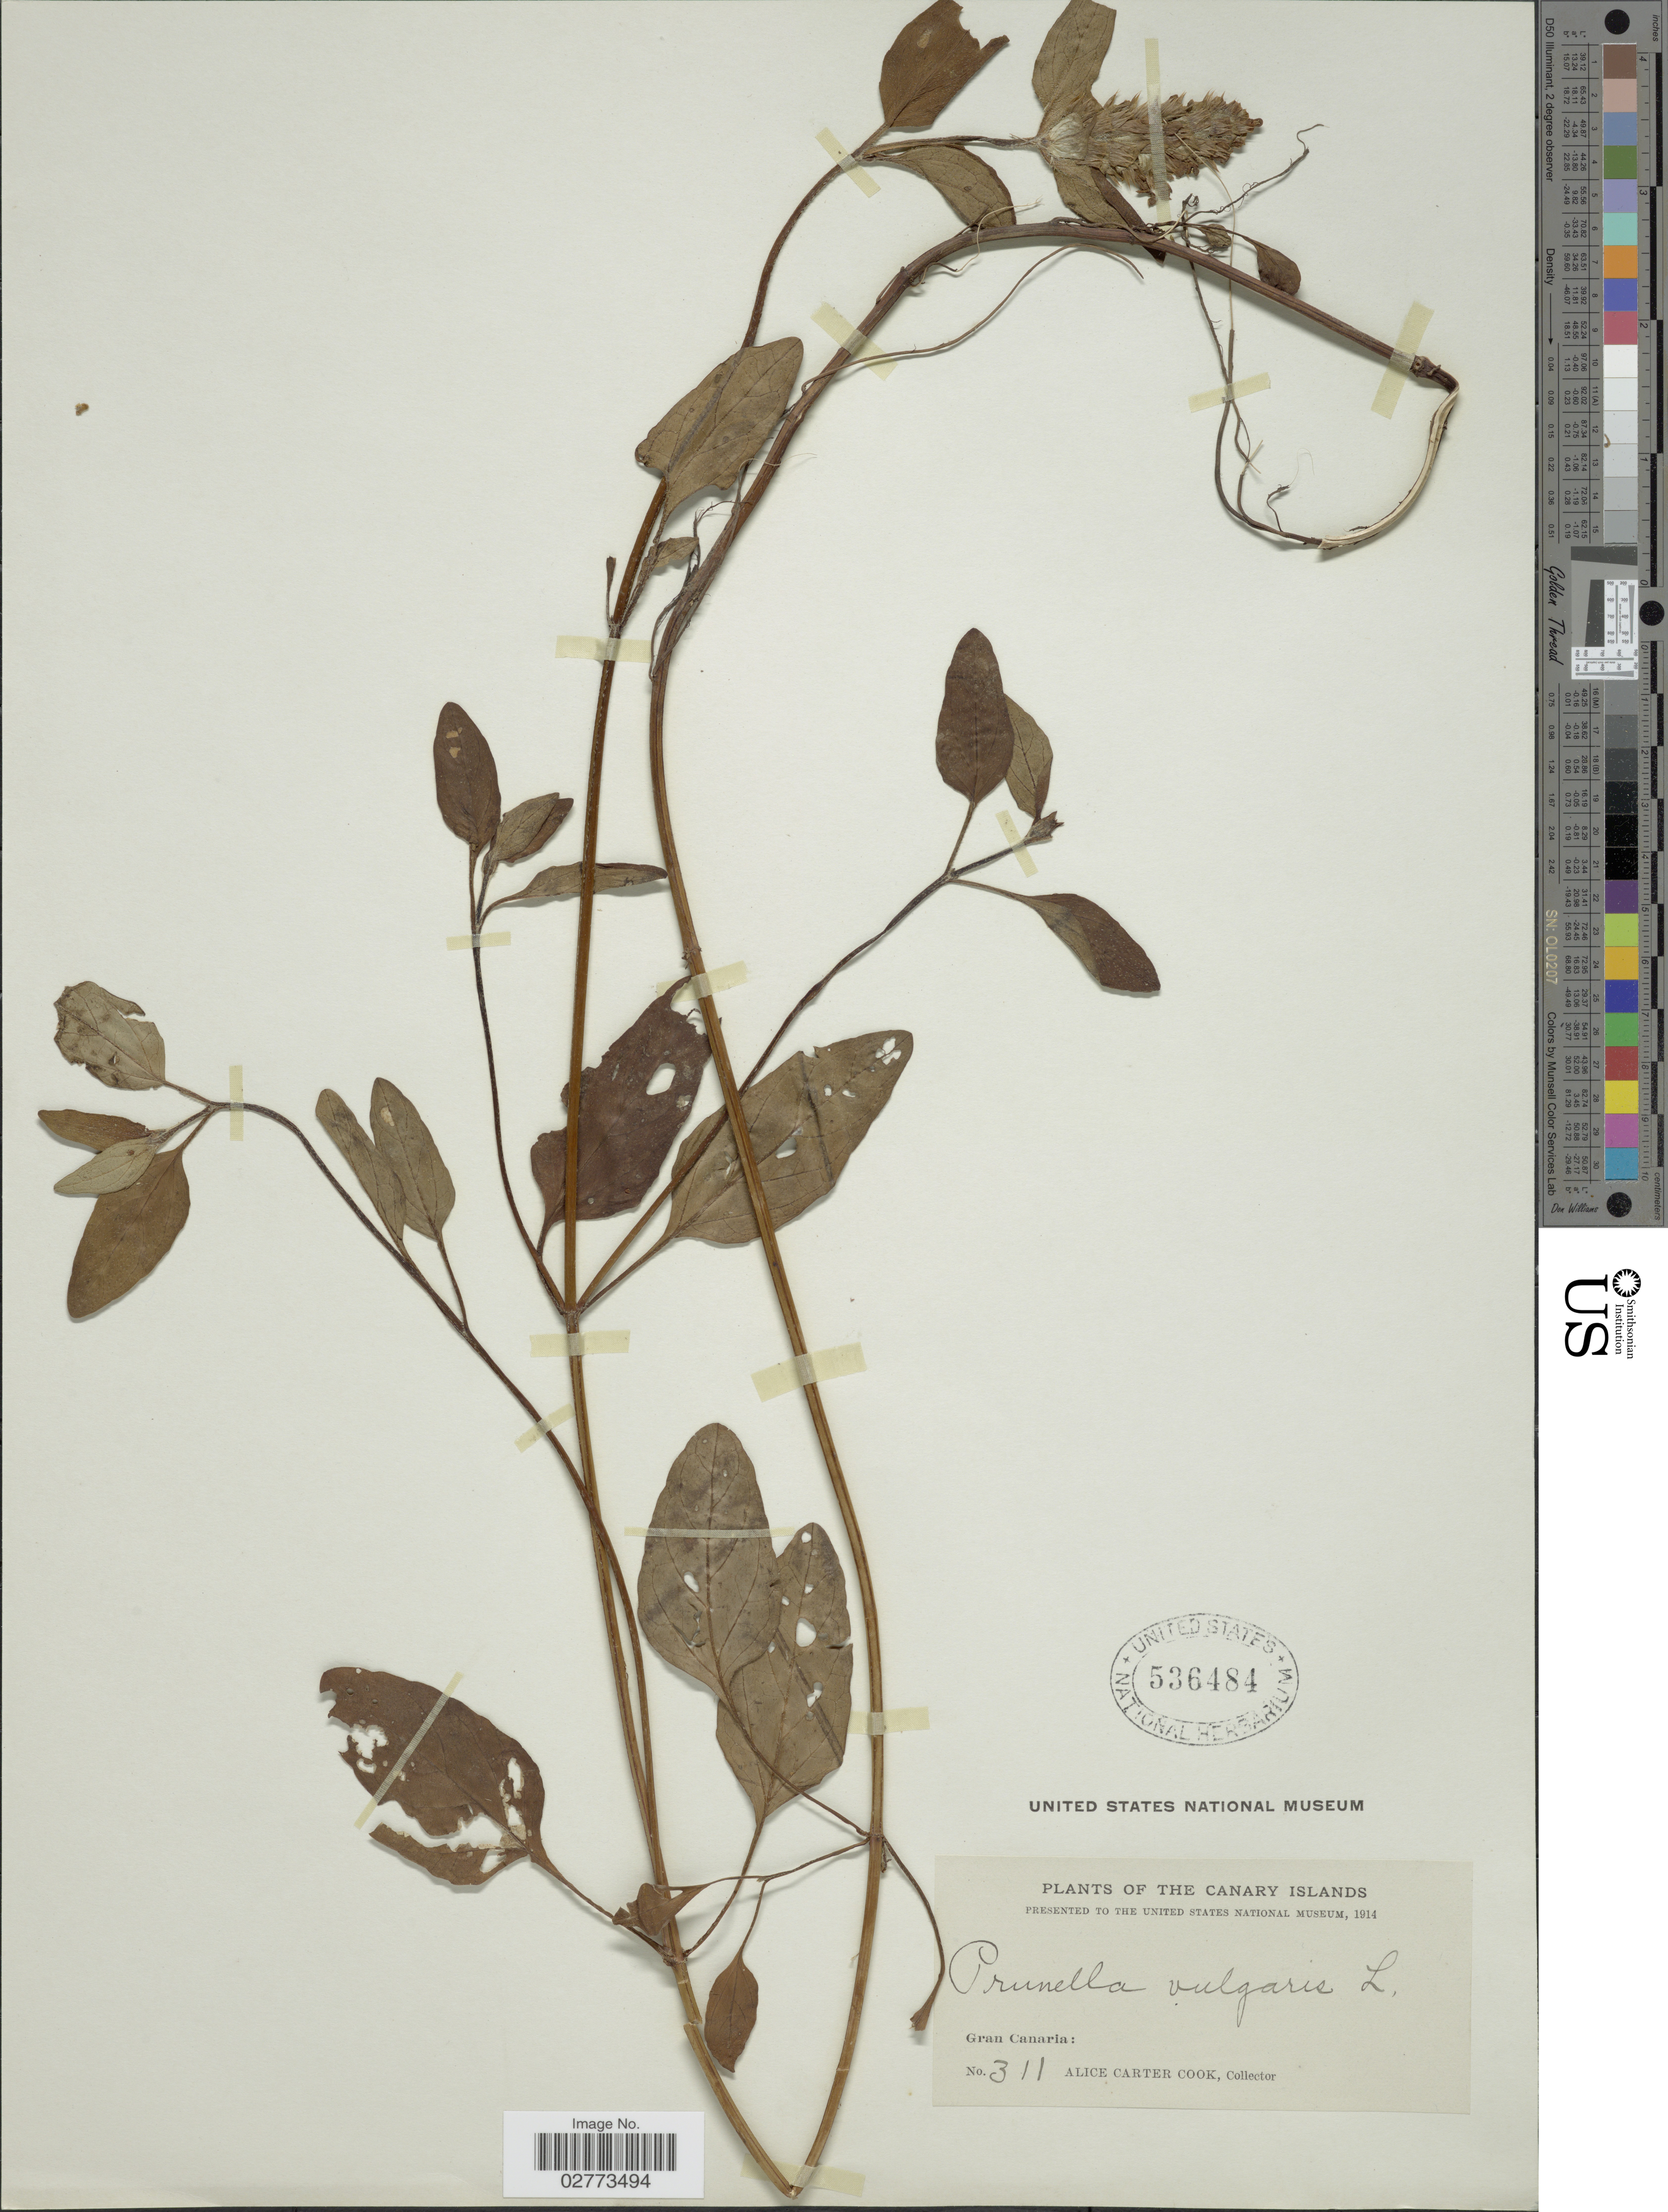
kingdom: Plantae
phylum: Tracheophyta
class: Magnoliopsida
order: Lamiales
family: Lamiaceae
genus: Prunella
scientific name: Prunella vulgaris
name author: L.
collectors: Alice C. Cook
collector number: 311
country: Spain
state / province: Canarias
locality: The Canary Islands, Gran Canaria.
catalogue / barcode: US 536484